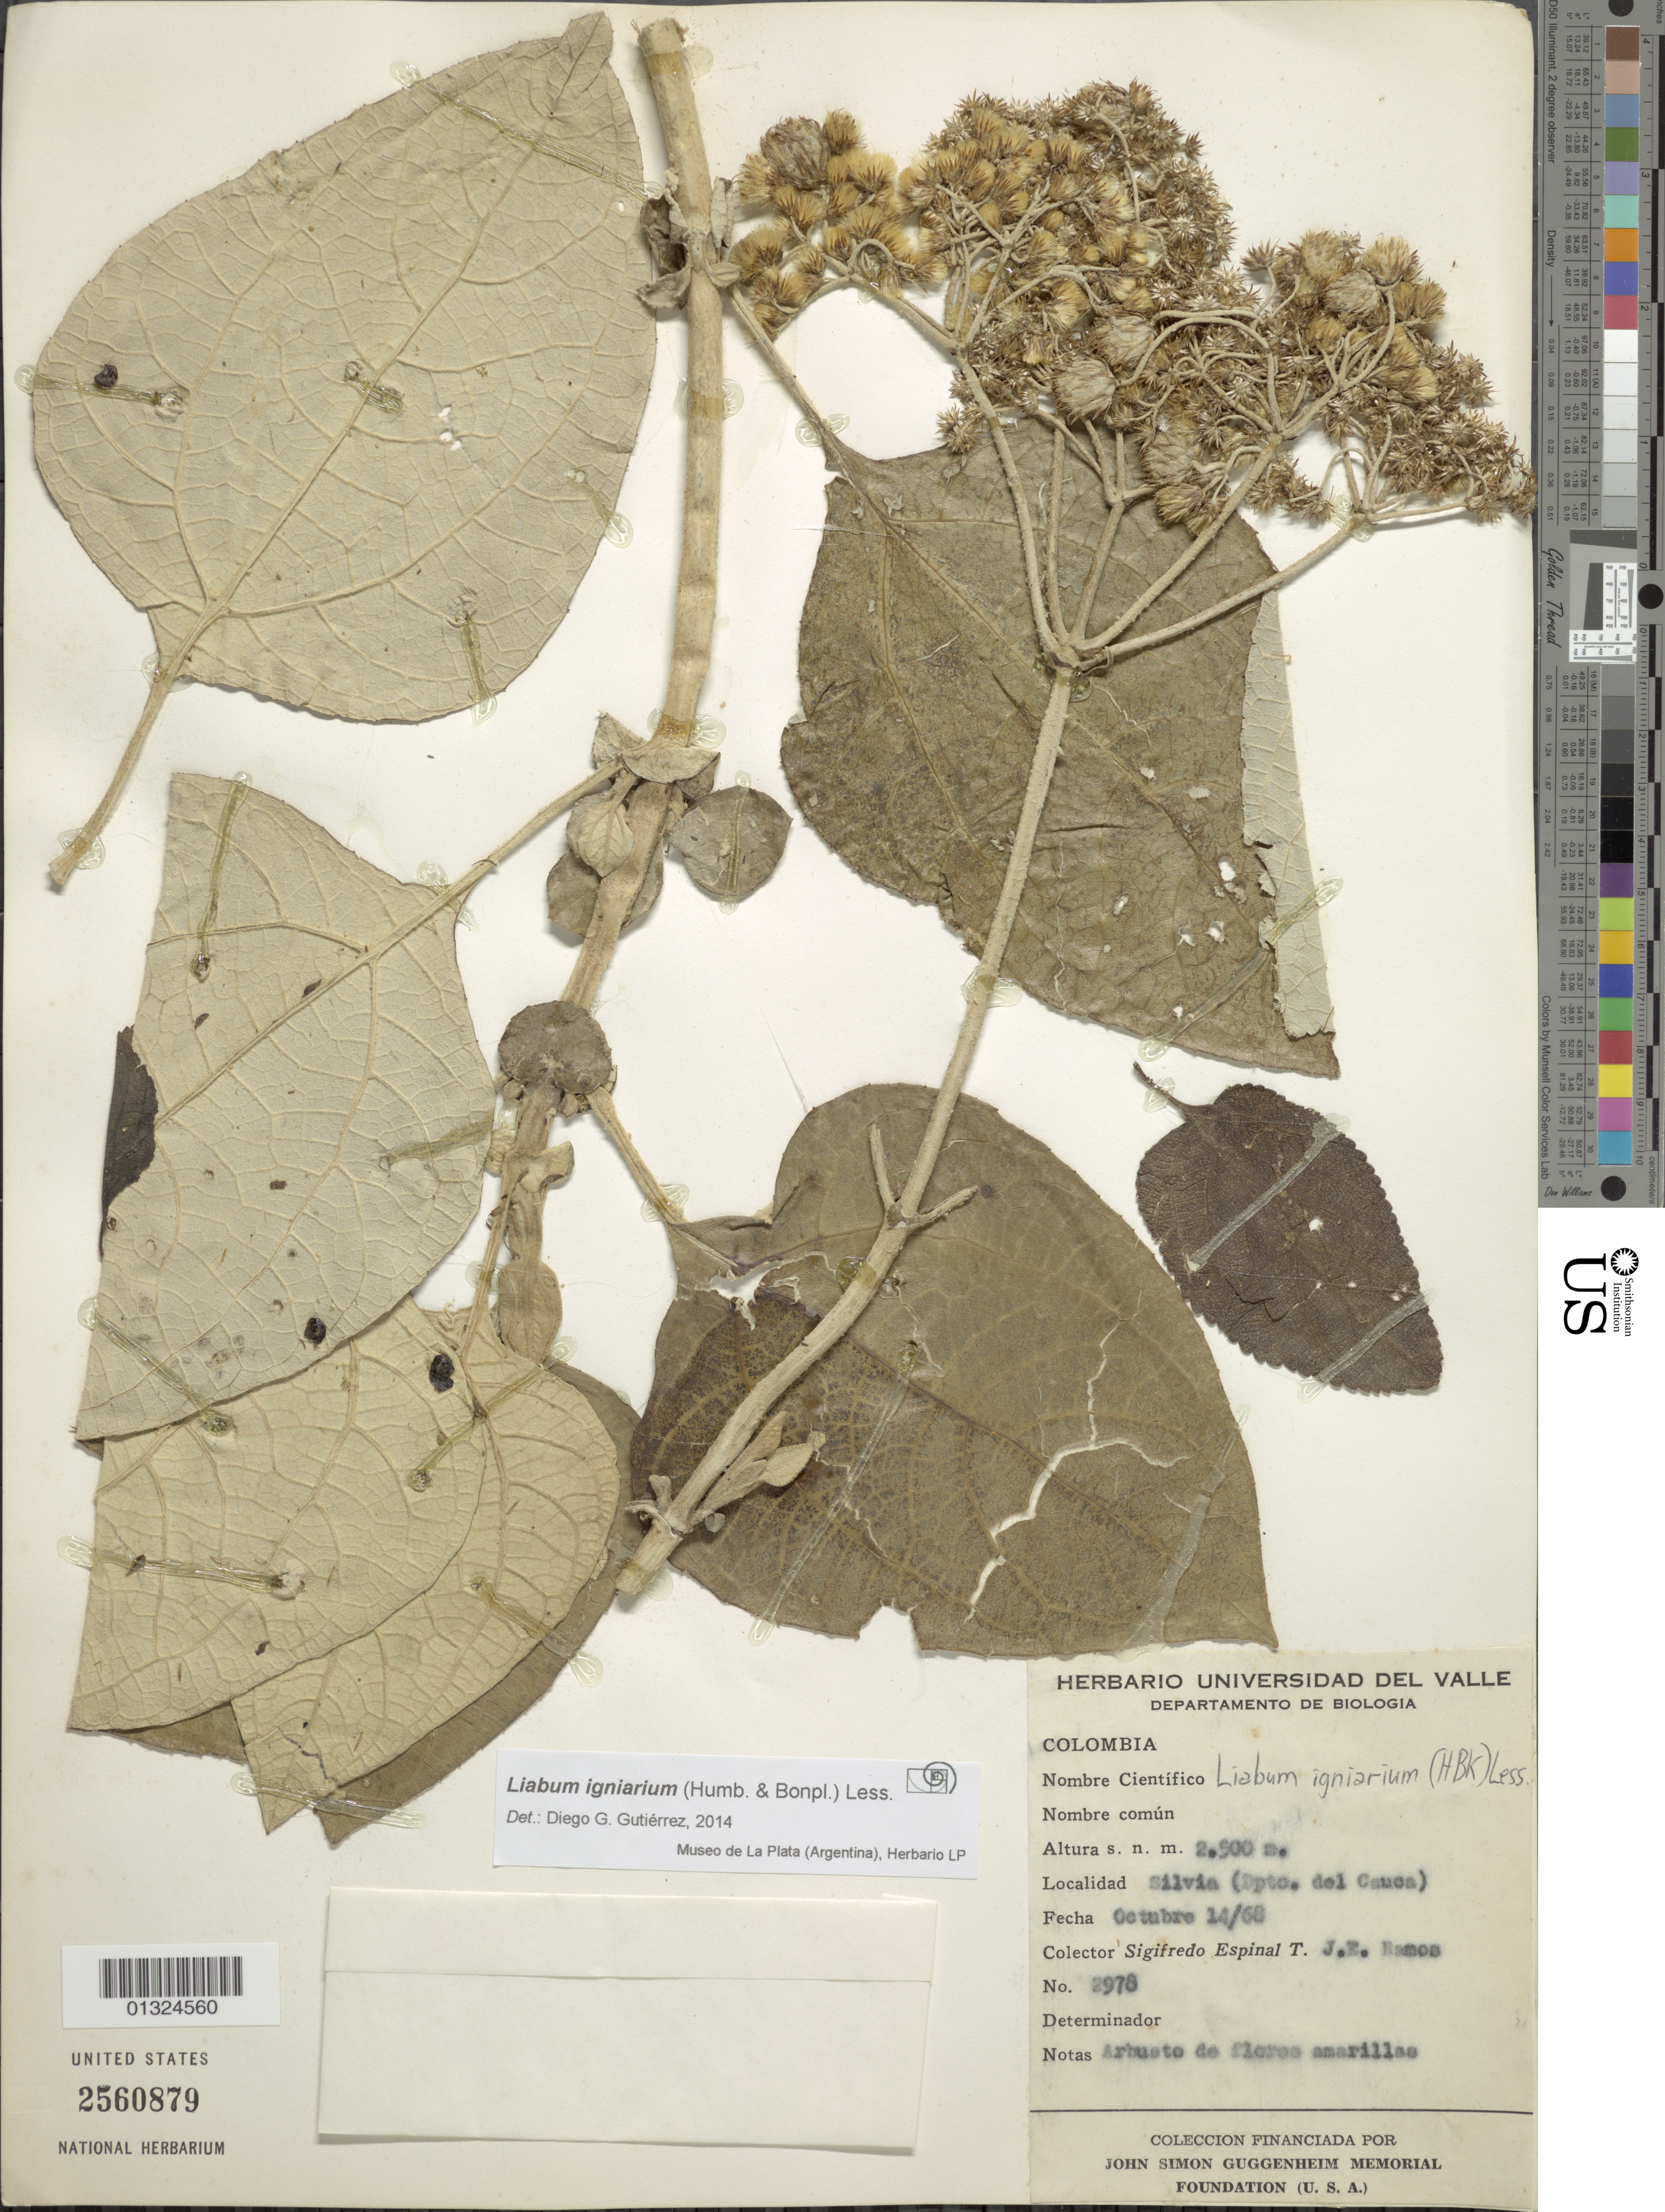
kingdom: Plantae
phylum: Tracheophyta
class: Magnoliopsida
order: Asterales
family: Asteraceae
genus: Liabum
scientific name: Liabum igniarium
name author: Less.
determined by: Gutierrez, D. G.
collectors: S. Espinal T. & J. E. Ramos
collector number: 2978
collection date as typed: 14 October 1968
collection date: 1968-10-14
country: Colombia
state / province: Cauca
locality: Silvia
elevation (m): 2500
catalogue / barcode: US 2560879